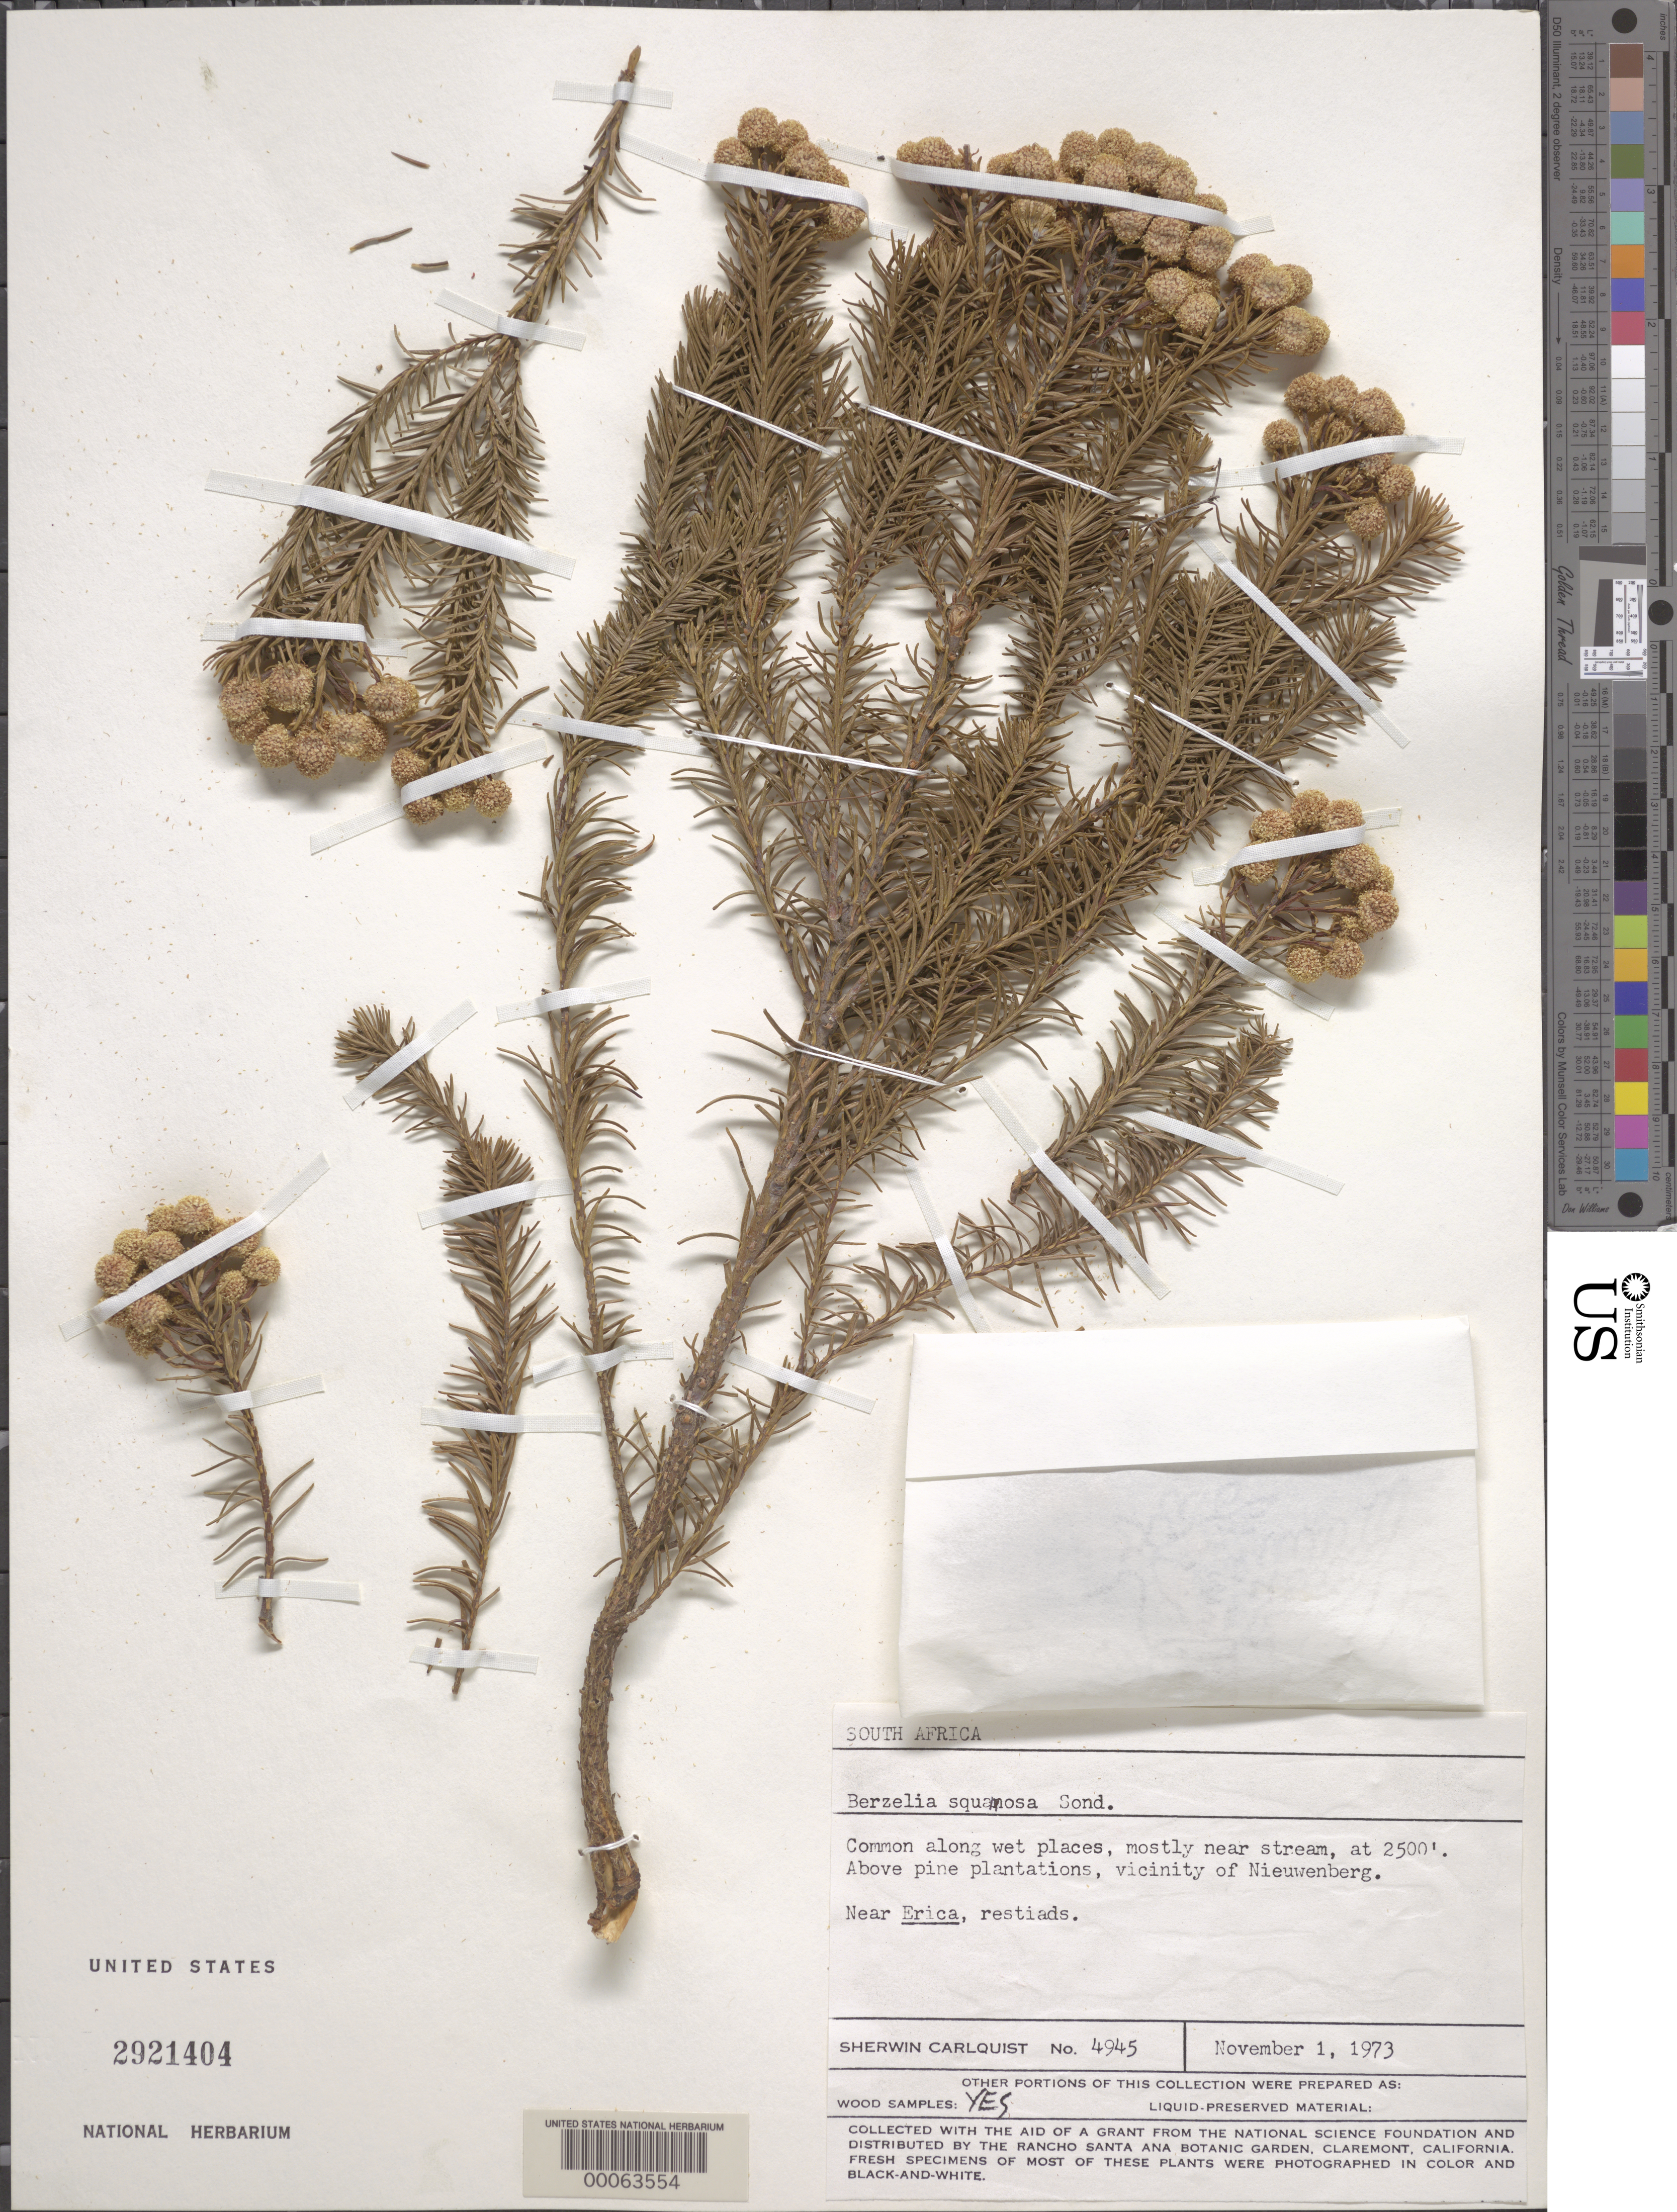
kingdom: Plantae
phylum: Tracheophyta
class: Magnoliopsida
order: Bruniales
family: Bruniaceae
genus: Berzelia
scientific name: Berzelia squarrosa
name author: (Thunb.) Sond.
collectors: S. Carlquist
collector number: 4945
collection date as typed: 01 Nov 1973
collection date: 1973-11-01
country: South Africa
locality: Nieuwenberg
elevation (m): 762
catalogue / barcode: US 2921404